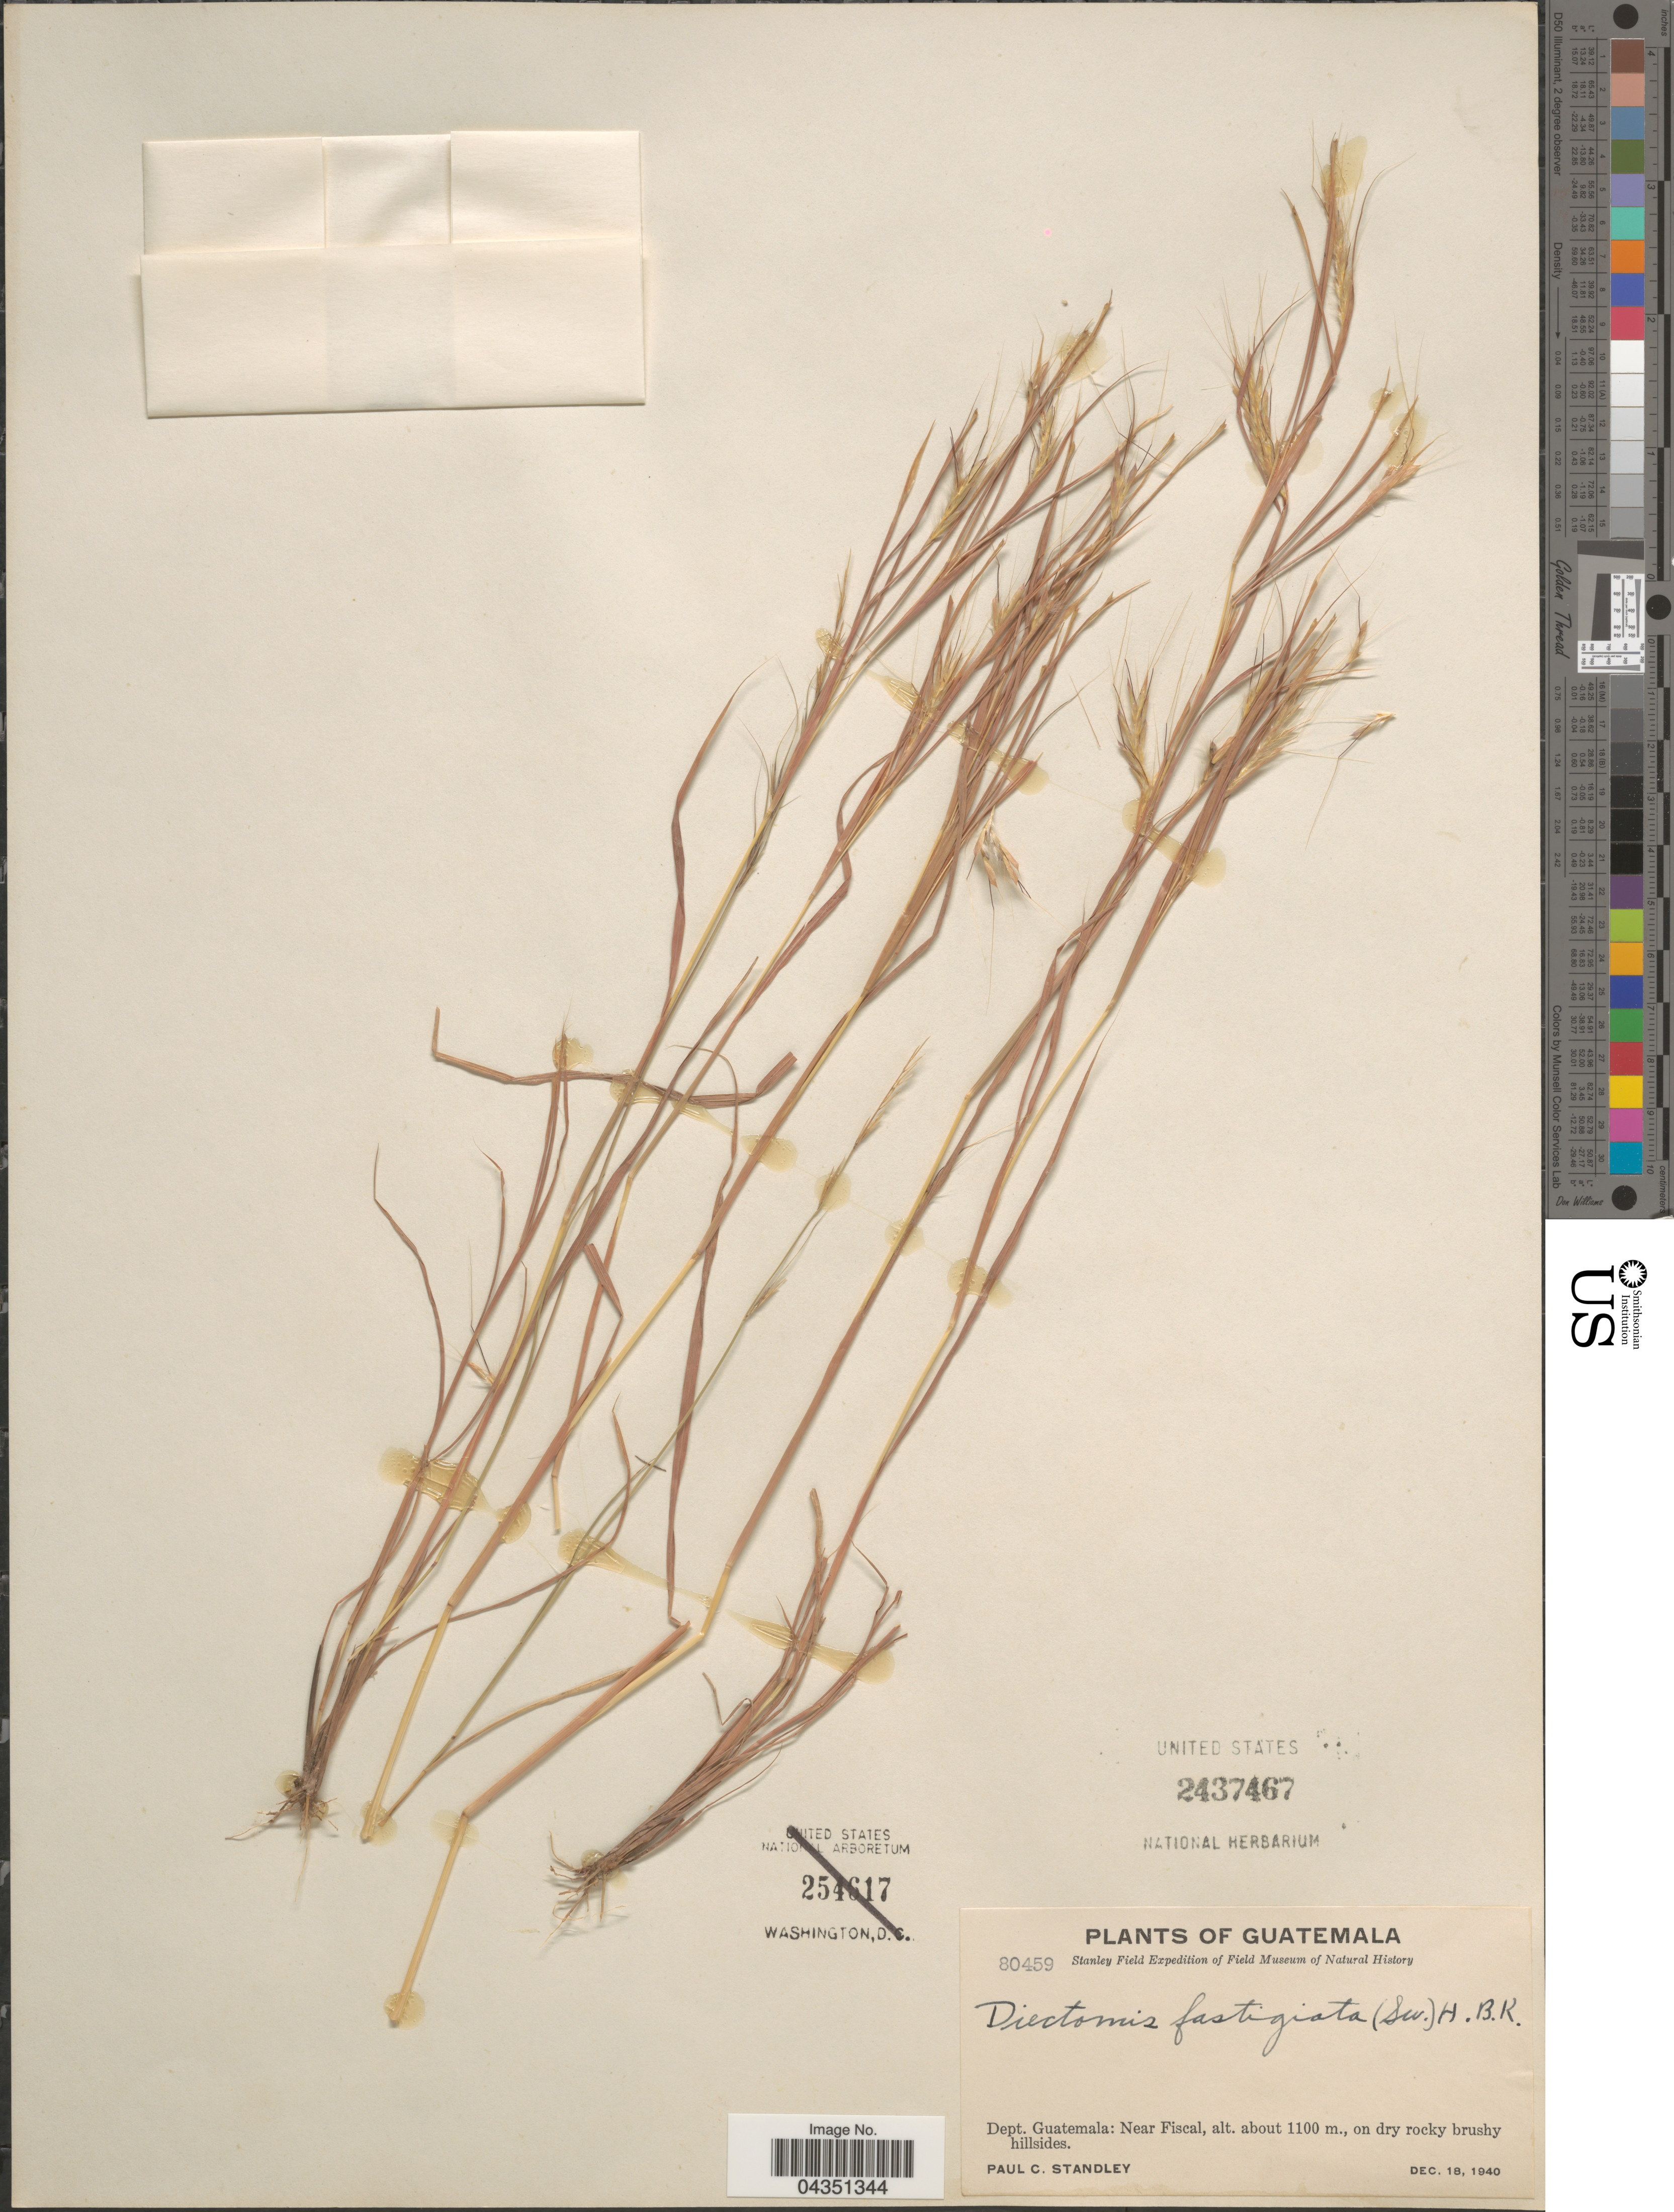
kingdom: Plantae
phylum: Tracheophyta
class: Liliopsida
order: Poales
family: Poaceae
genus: Diectomis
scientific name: Diectomis fastigiata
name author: (Sw.) P. Beauv.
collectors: P. C. Standley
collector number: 80459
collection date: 1940-12-18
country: Guatemala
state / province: Guatemala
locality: Stanley Field Expedition. Dept. Guatemala: Near Fiscal, on dry rocky brushy hillsides.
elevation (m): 1100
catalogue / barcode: US 2437467